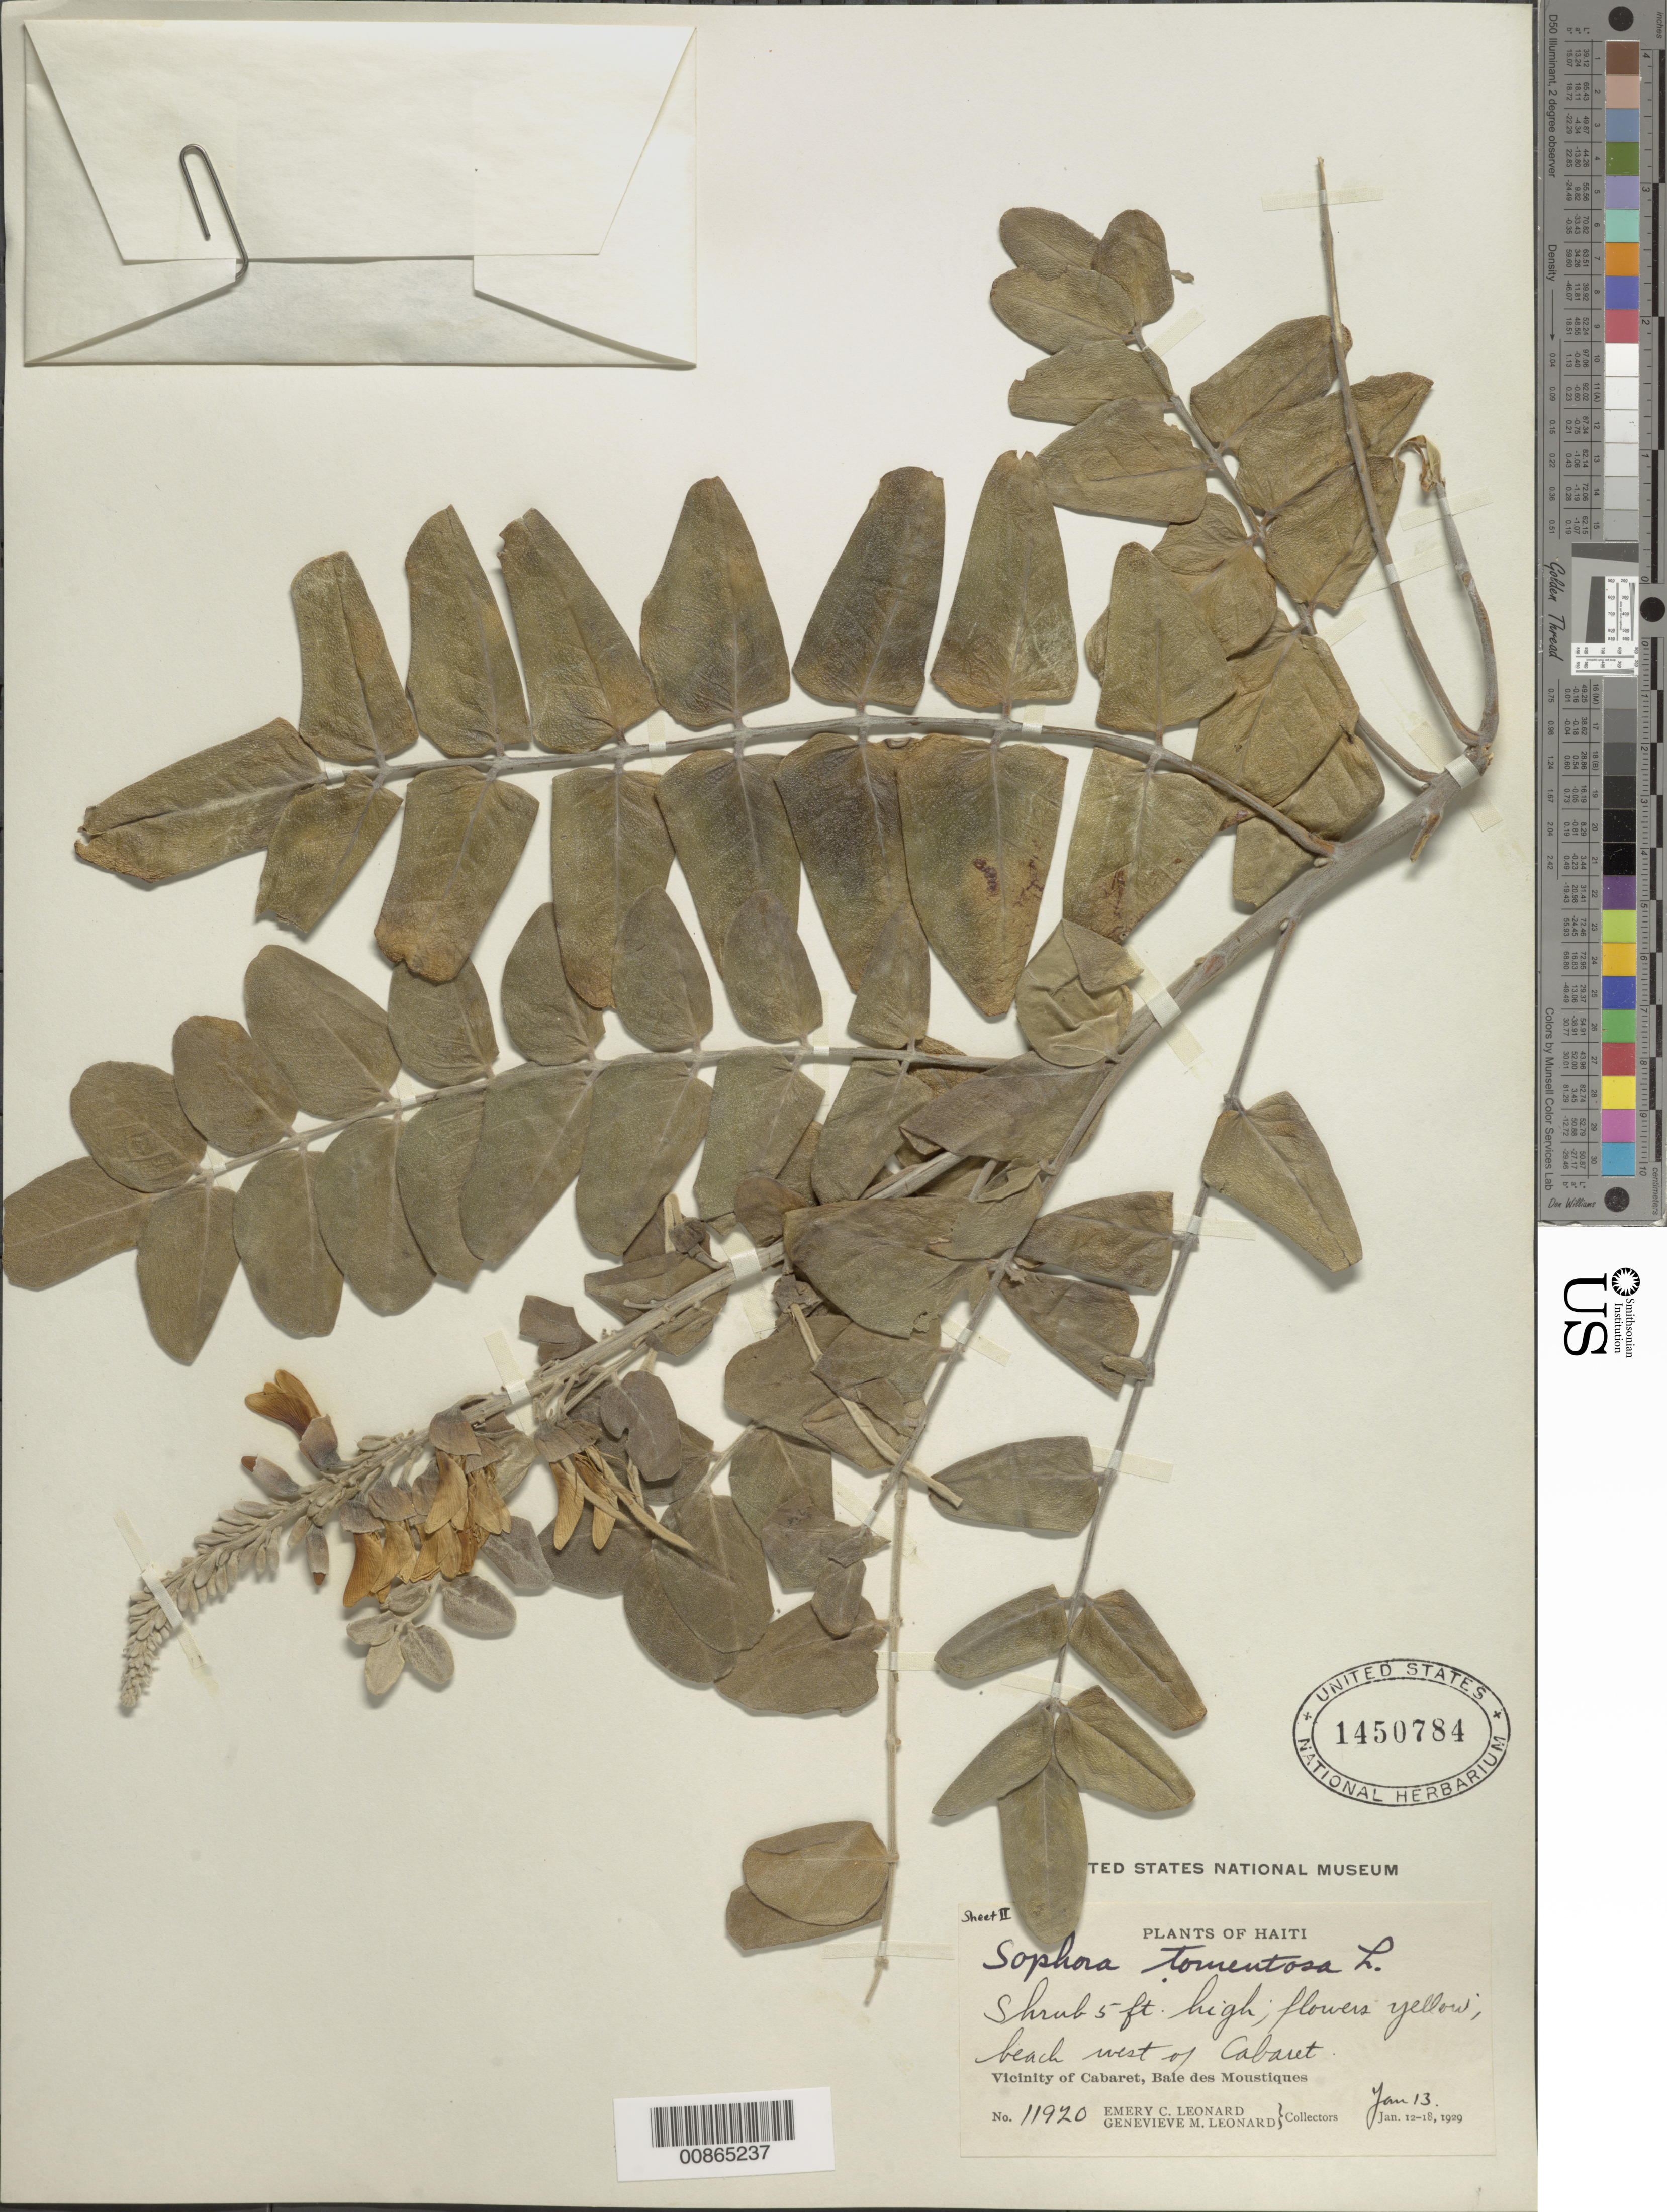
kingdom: Plantae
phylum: Tracheophyta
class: Magnoliopsida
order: Fabales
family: Fabaceae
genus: Sophora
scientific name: Sophora tomentosa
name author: L.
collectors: E. C. Leonard & G. M. Leonard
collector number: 11920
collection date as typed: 13 Jan 1929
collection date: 1929-01-13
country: Haiti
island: Hispaniola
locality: Vicinity of Cabaret, Baie des Moustiques. Beach west of Cabaret.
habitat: Beach.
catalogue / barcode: US 1450784